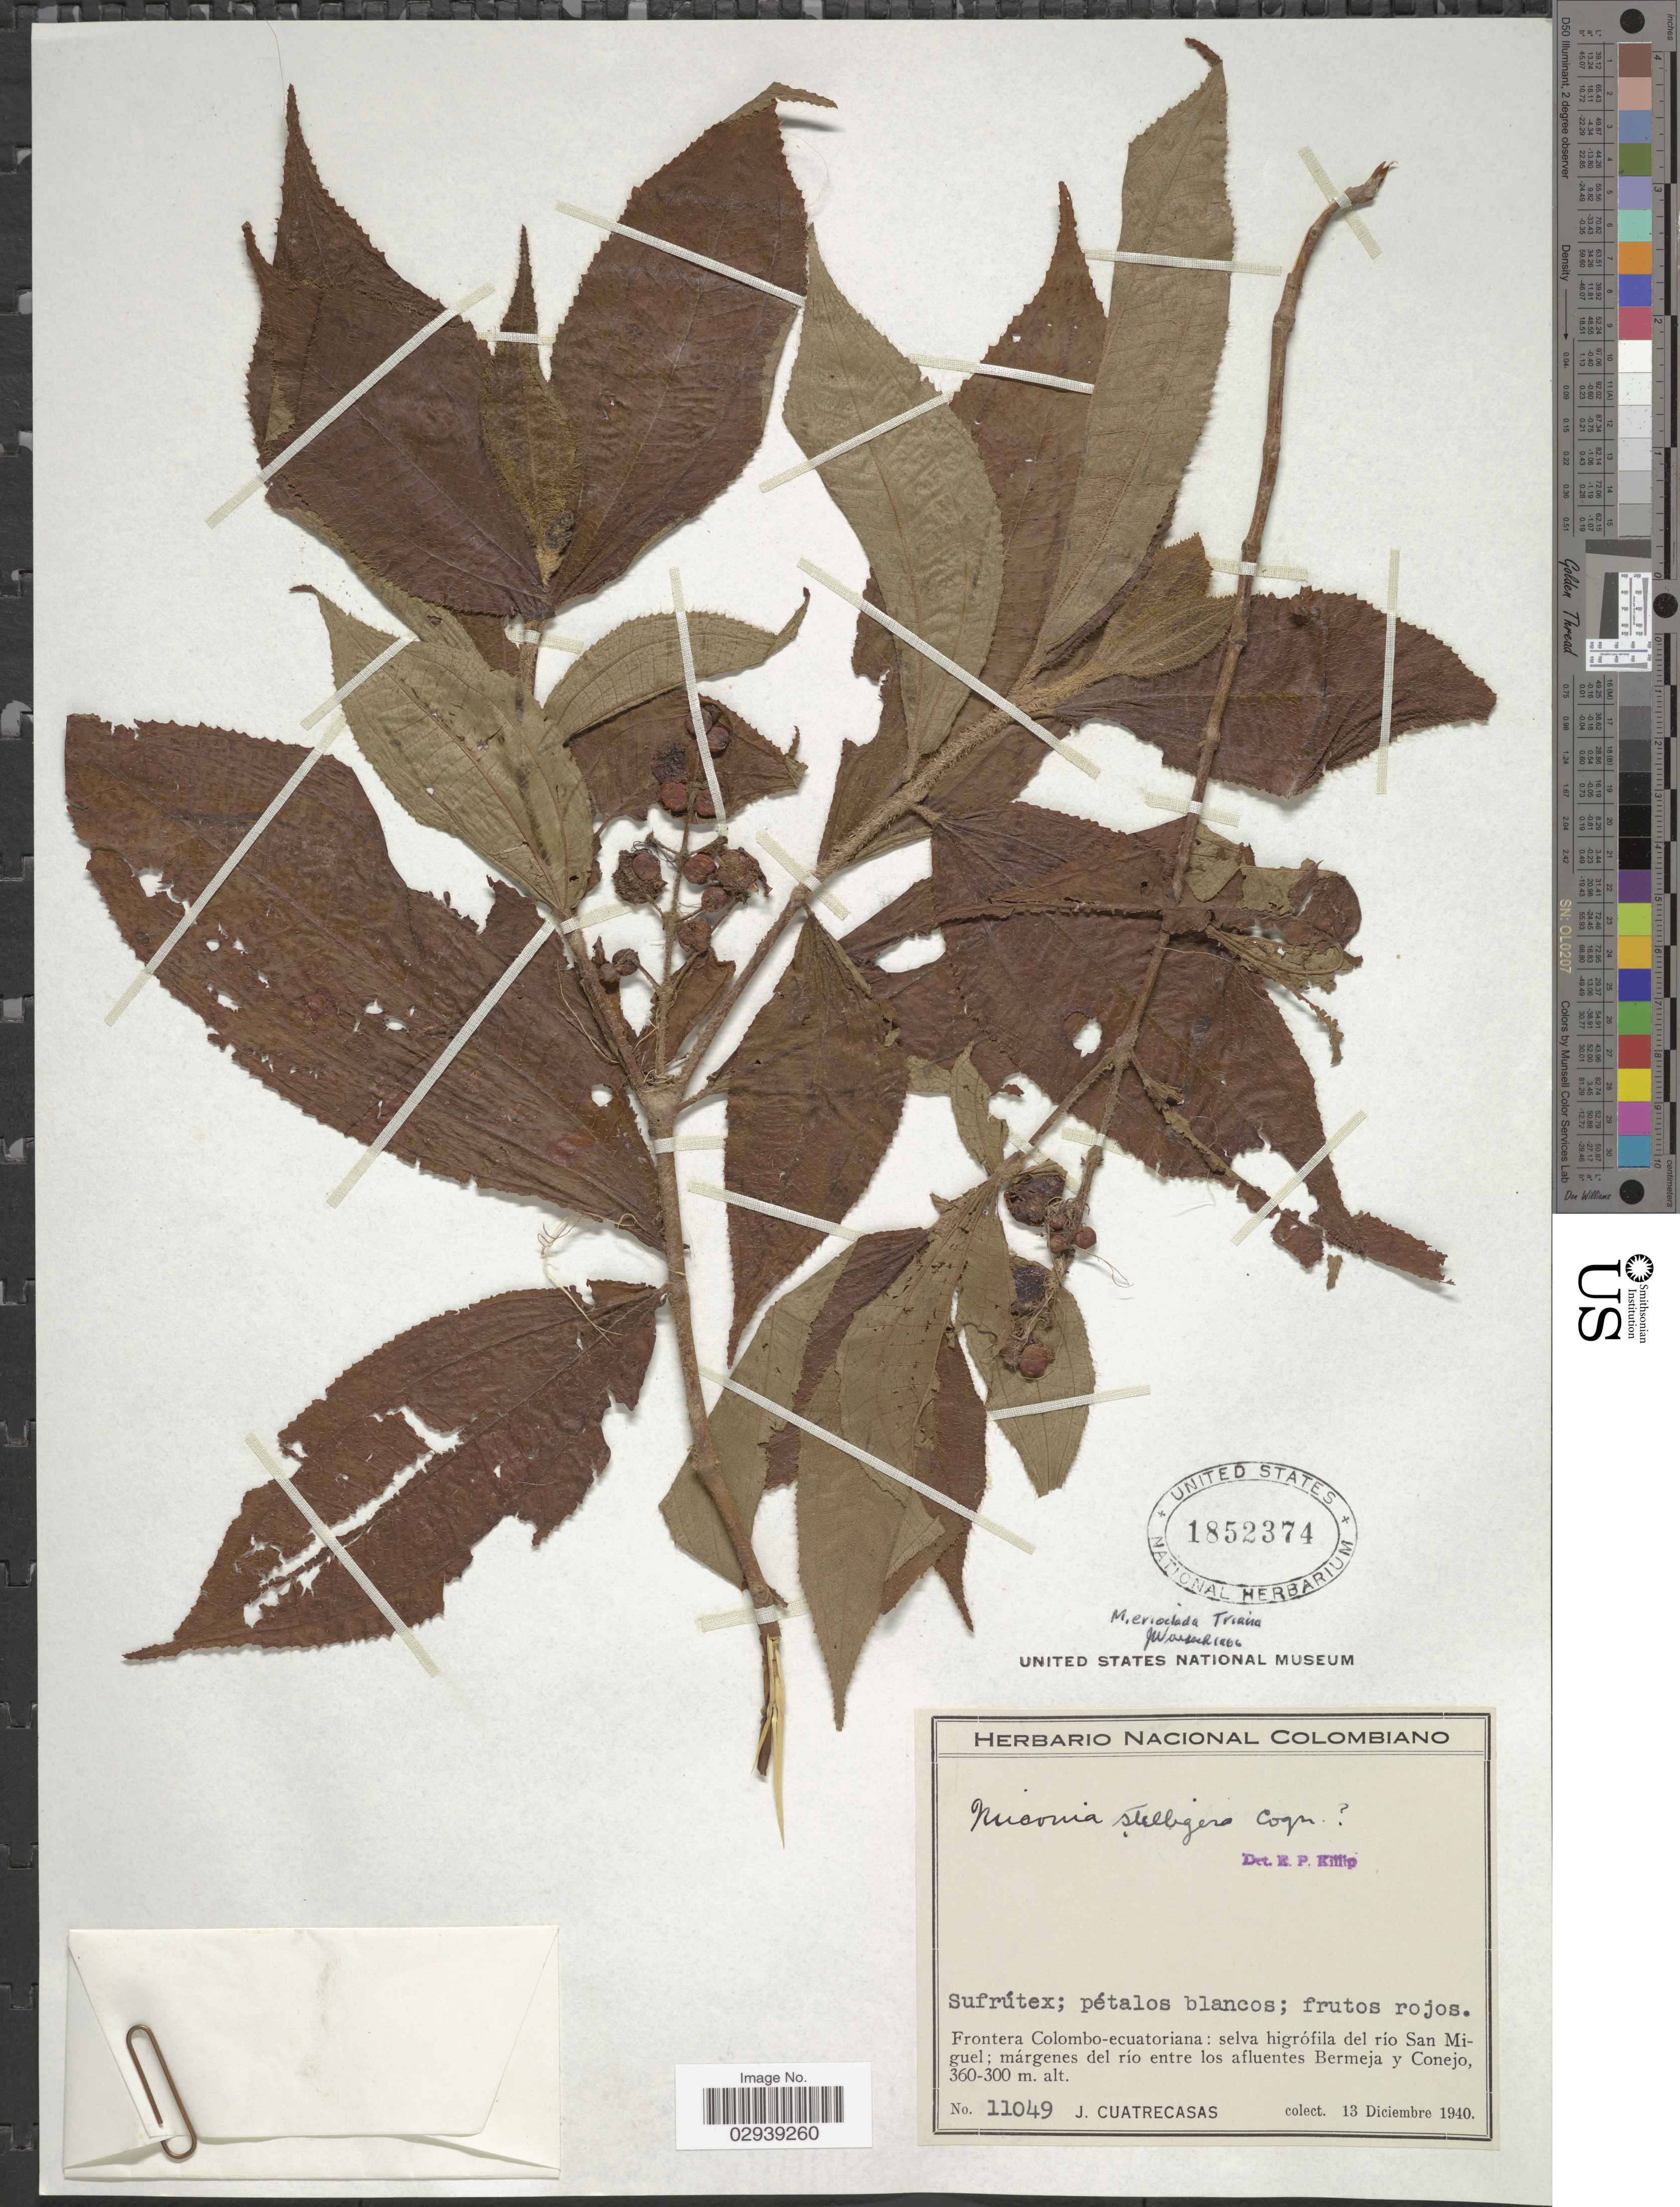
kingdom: Plantae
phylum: Tracheophyta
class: Magnoliopsida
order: Myrtales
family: Melastomataceae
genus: Miconia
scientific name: Miconia erioclada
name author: Triana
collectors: J. Cuatrecasas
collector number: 11049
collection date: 1940-12-13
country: Colombia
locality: Frontera Colombo-ecuatoriana: selva higrófila del río San Miguel: márgenes del río entre los afluentes Bermeja u Conejo.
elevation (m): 300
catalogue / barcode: US 1852374